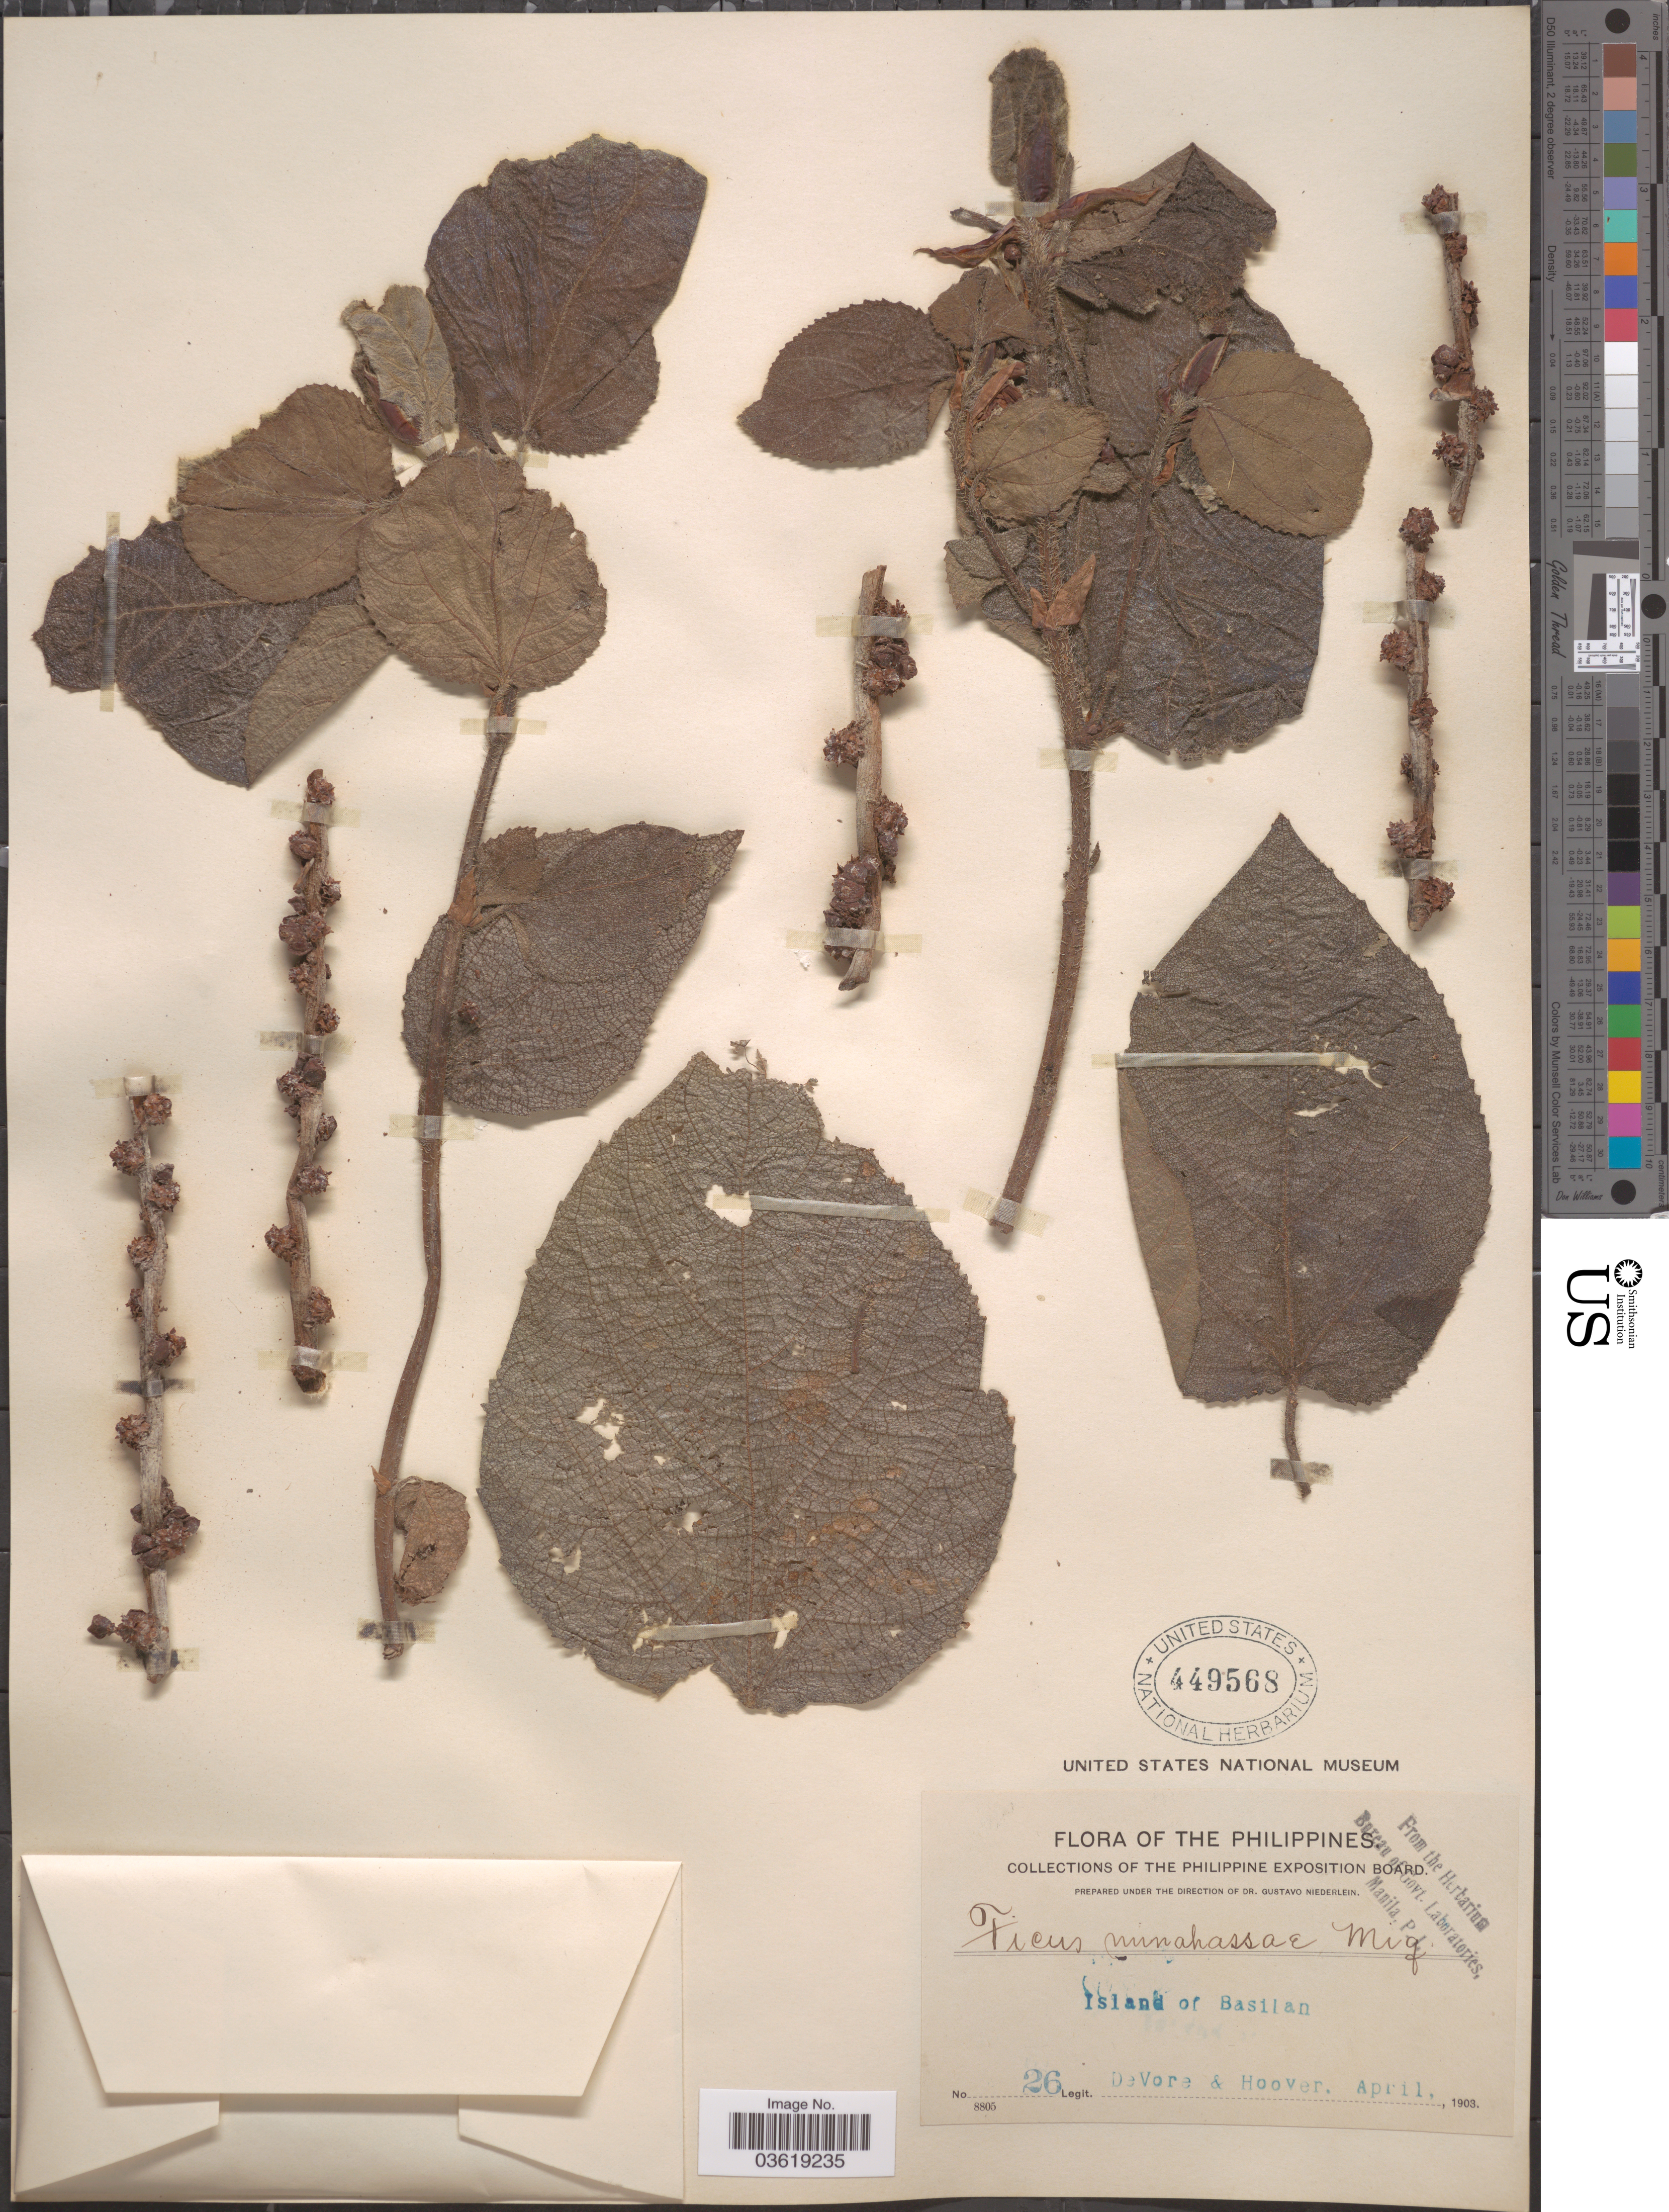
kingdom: Plantae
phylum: Tracheophyta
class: Magnoliopsida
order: Rosales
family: Moraceae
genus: Ficus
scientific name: Ficus minahassae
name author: Miq.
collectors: B. F. DeVore & -- Hoover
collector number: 26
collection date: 1903-04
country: Philippines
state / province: Muslim Mindanao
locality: Island of Basilan.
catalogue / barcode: US 449568